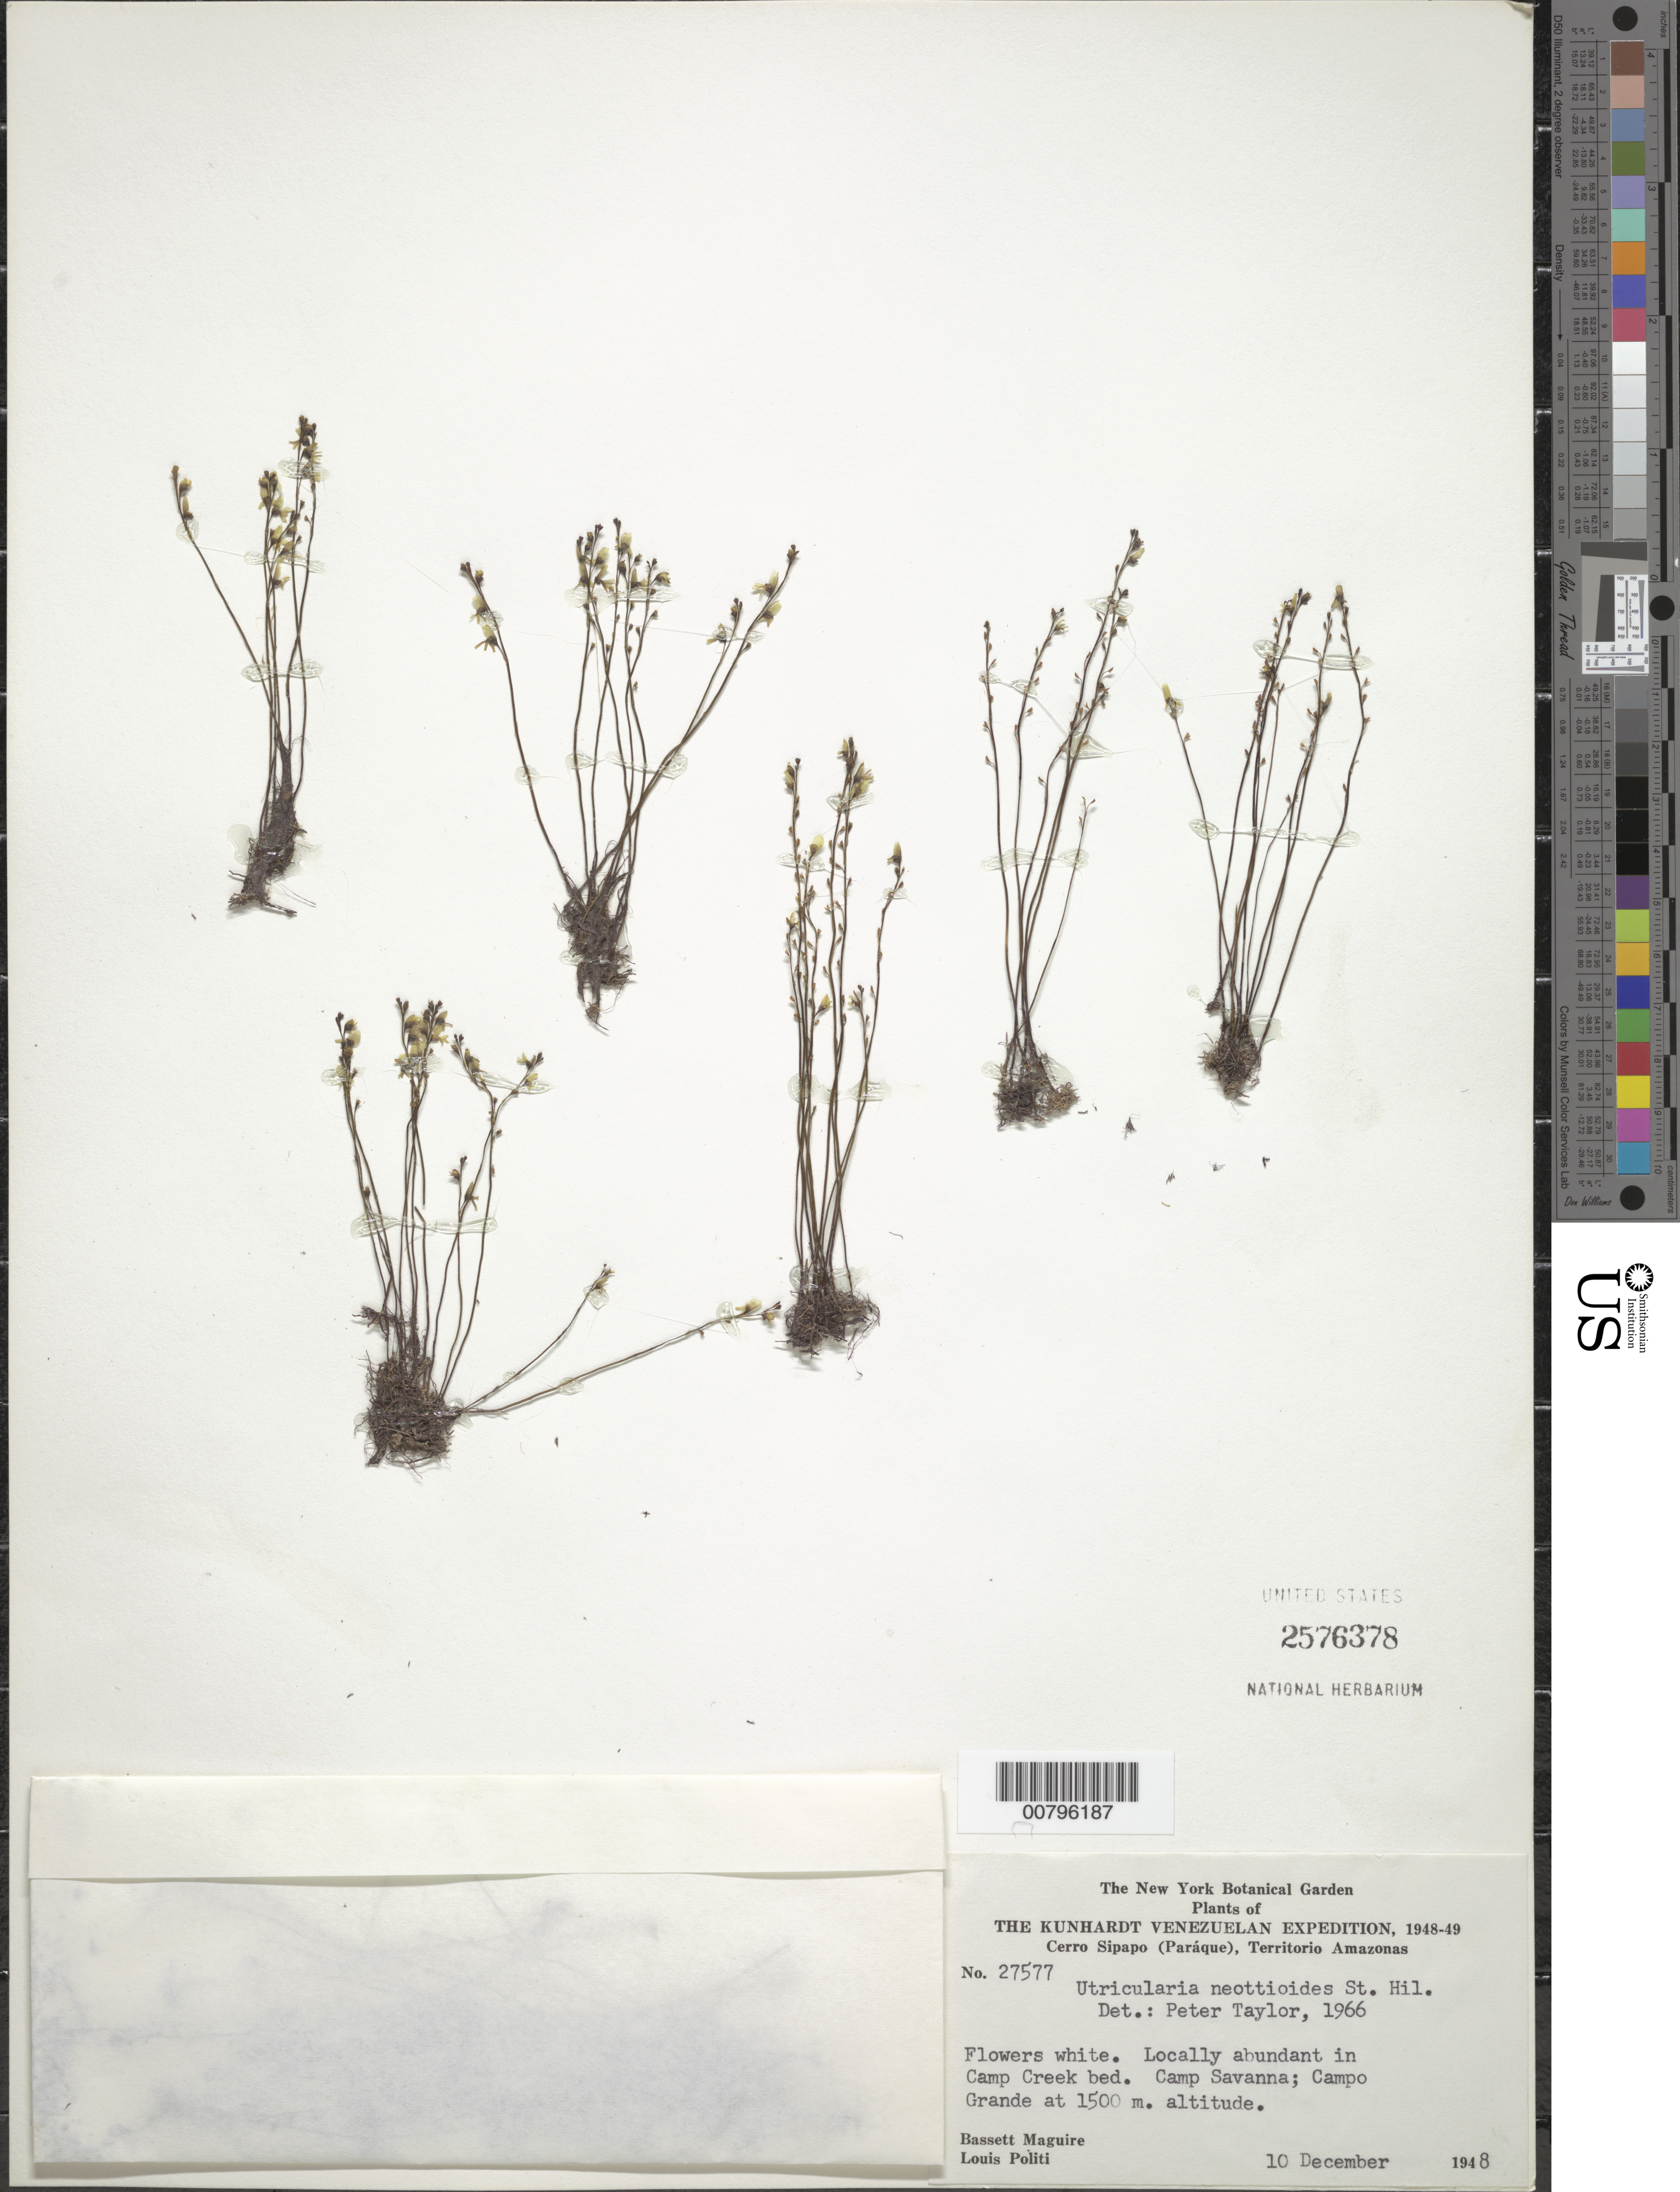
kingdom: Plantae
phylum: Tracheophyta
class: Magnoliopsida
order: Lamiales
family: Lentibulariaceae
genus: Utricularia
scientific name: Utricularia neottioides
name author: A. St.-Hil. & Girard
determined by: Taylor, P.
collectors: B. Maguire & L. Politi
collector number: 27577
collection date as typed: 10-Dec-48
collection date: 1948-12-10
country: Venezuela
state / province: Amazonas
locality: Cerro Sipapo (Paráque), Savanna Camp, Campo Grande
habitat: Creekbed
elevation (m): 1500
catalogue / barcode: US 2576378